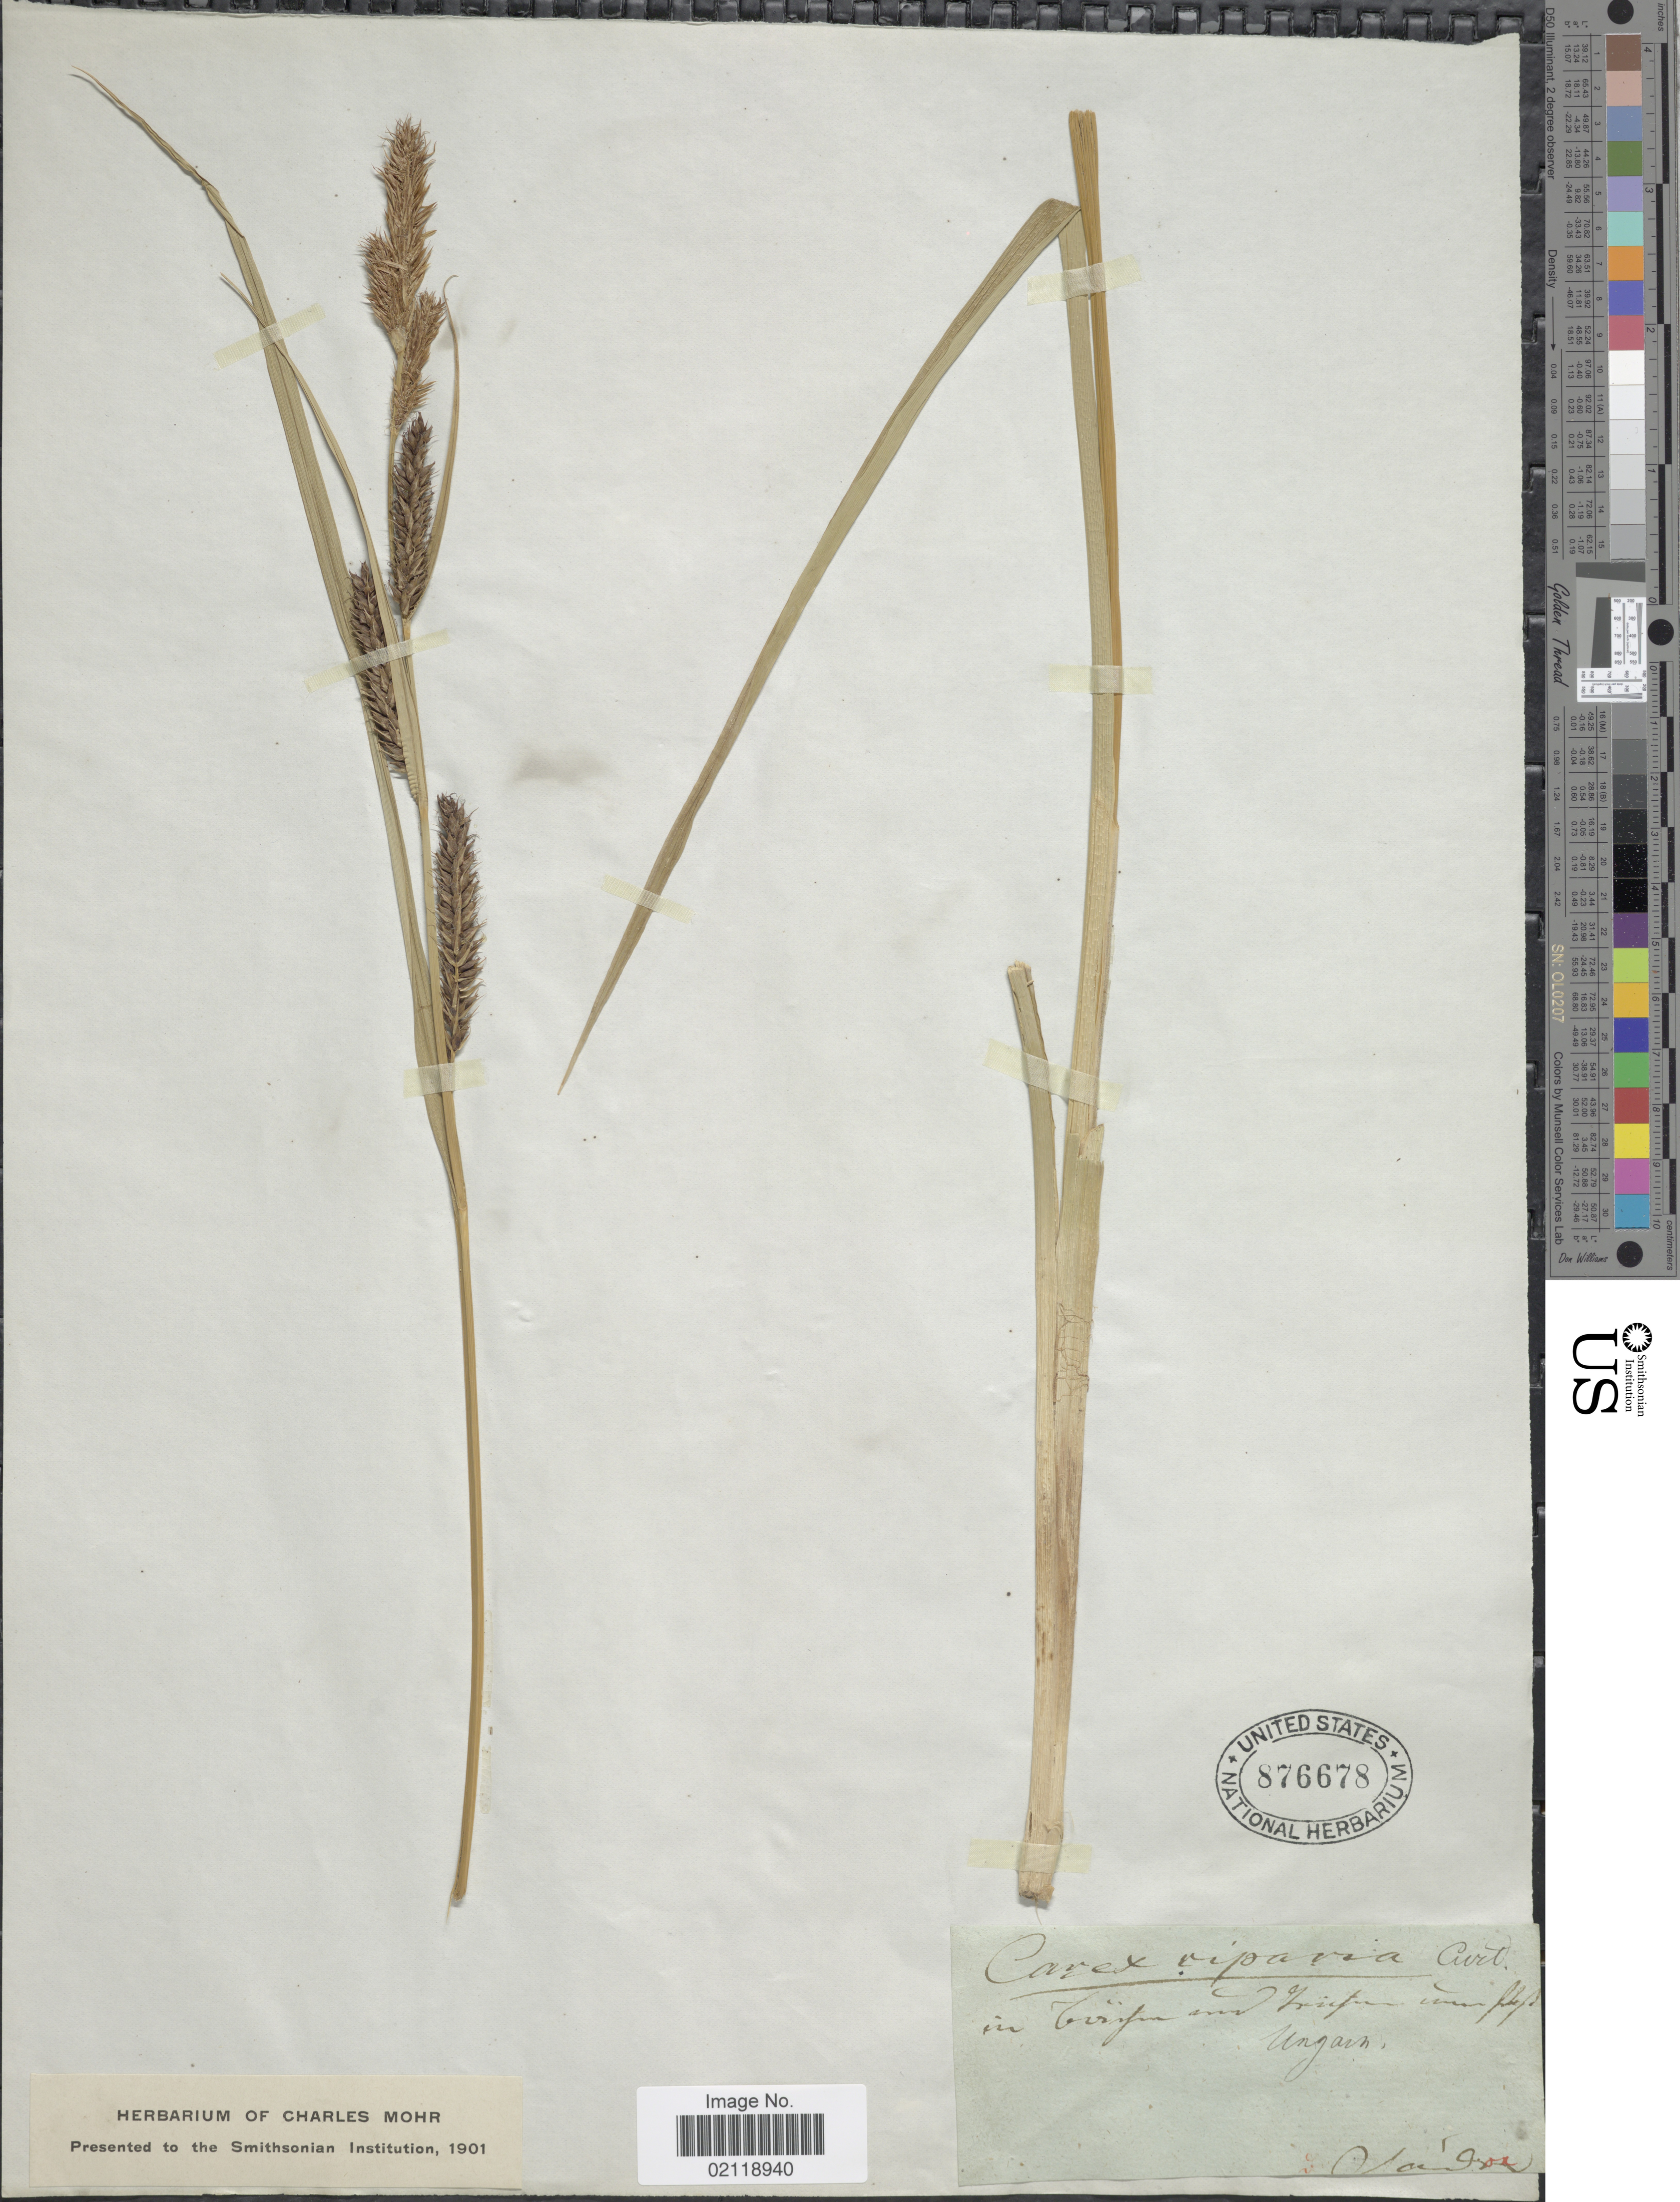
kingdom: Plantae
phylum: Tracheophyta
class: Liliopsida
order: Poales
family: Cyperaceae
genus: Carex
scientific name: Carex lacustris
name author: Willd.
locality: In bisifun und Grisfun um fleff, Ungava.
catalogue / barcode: US 876678